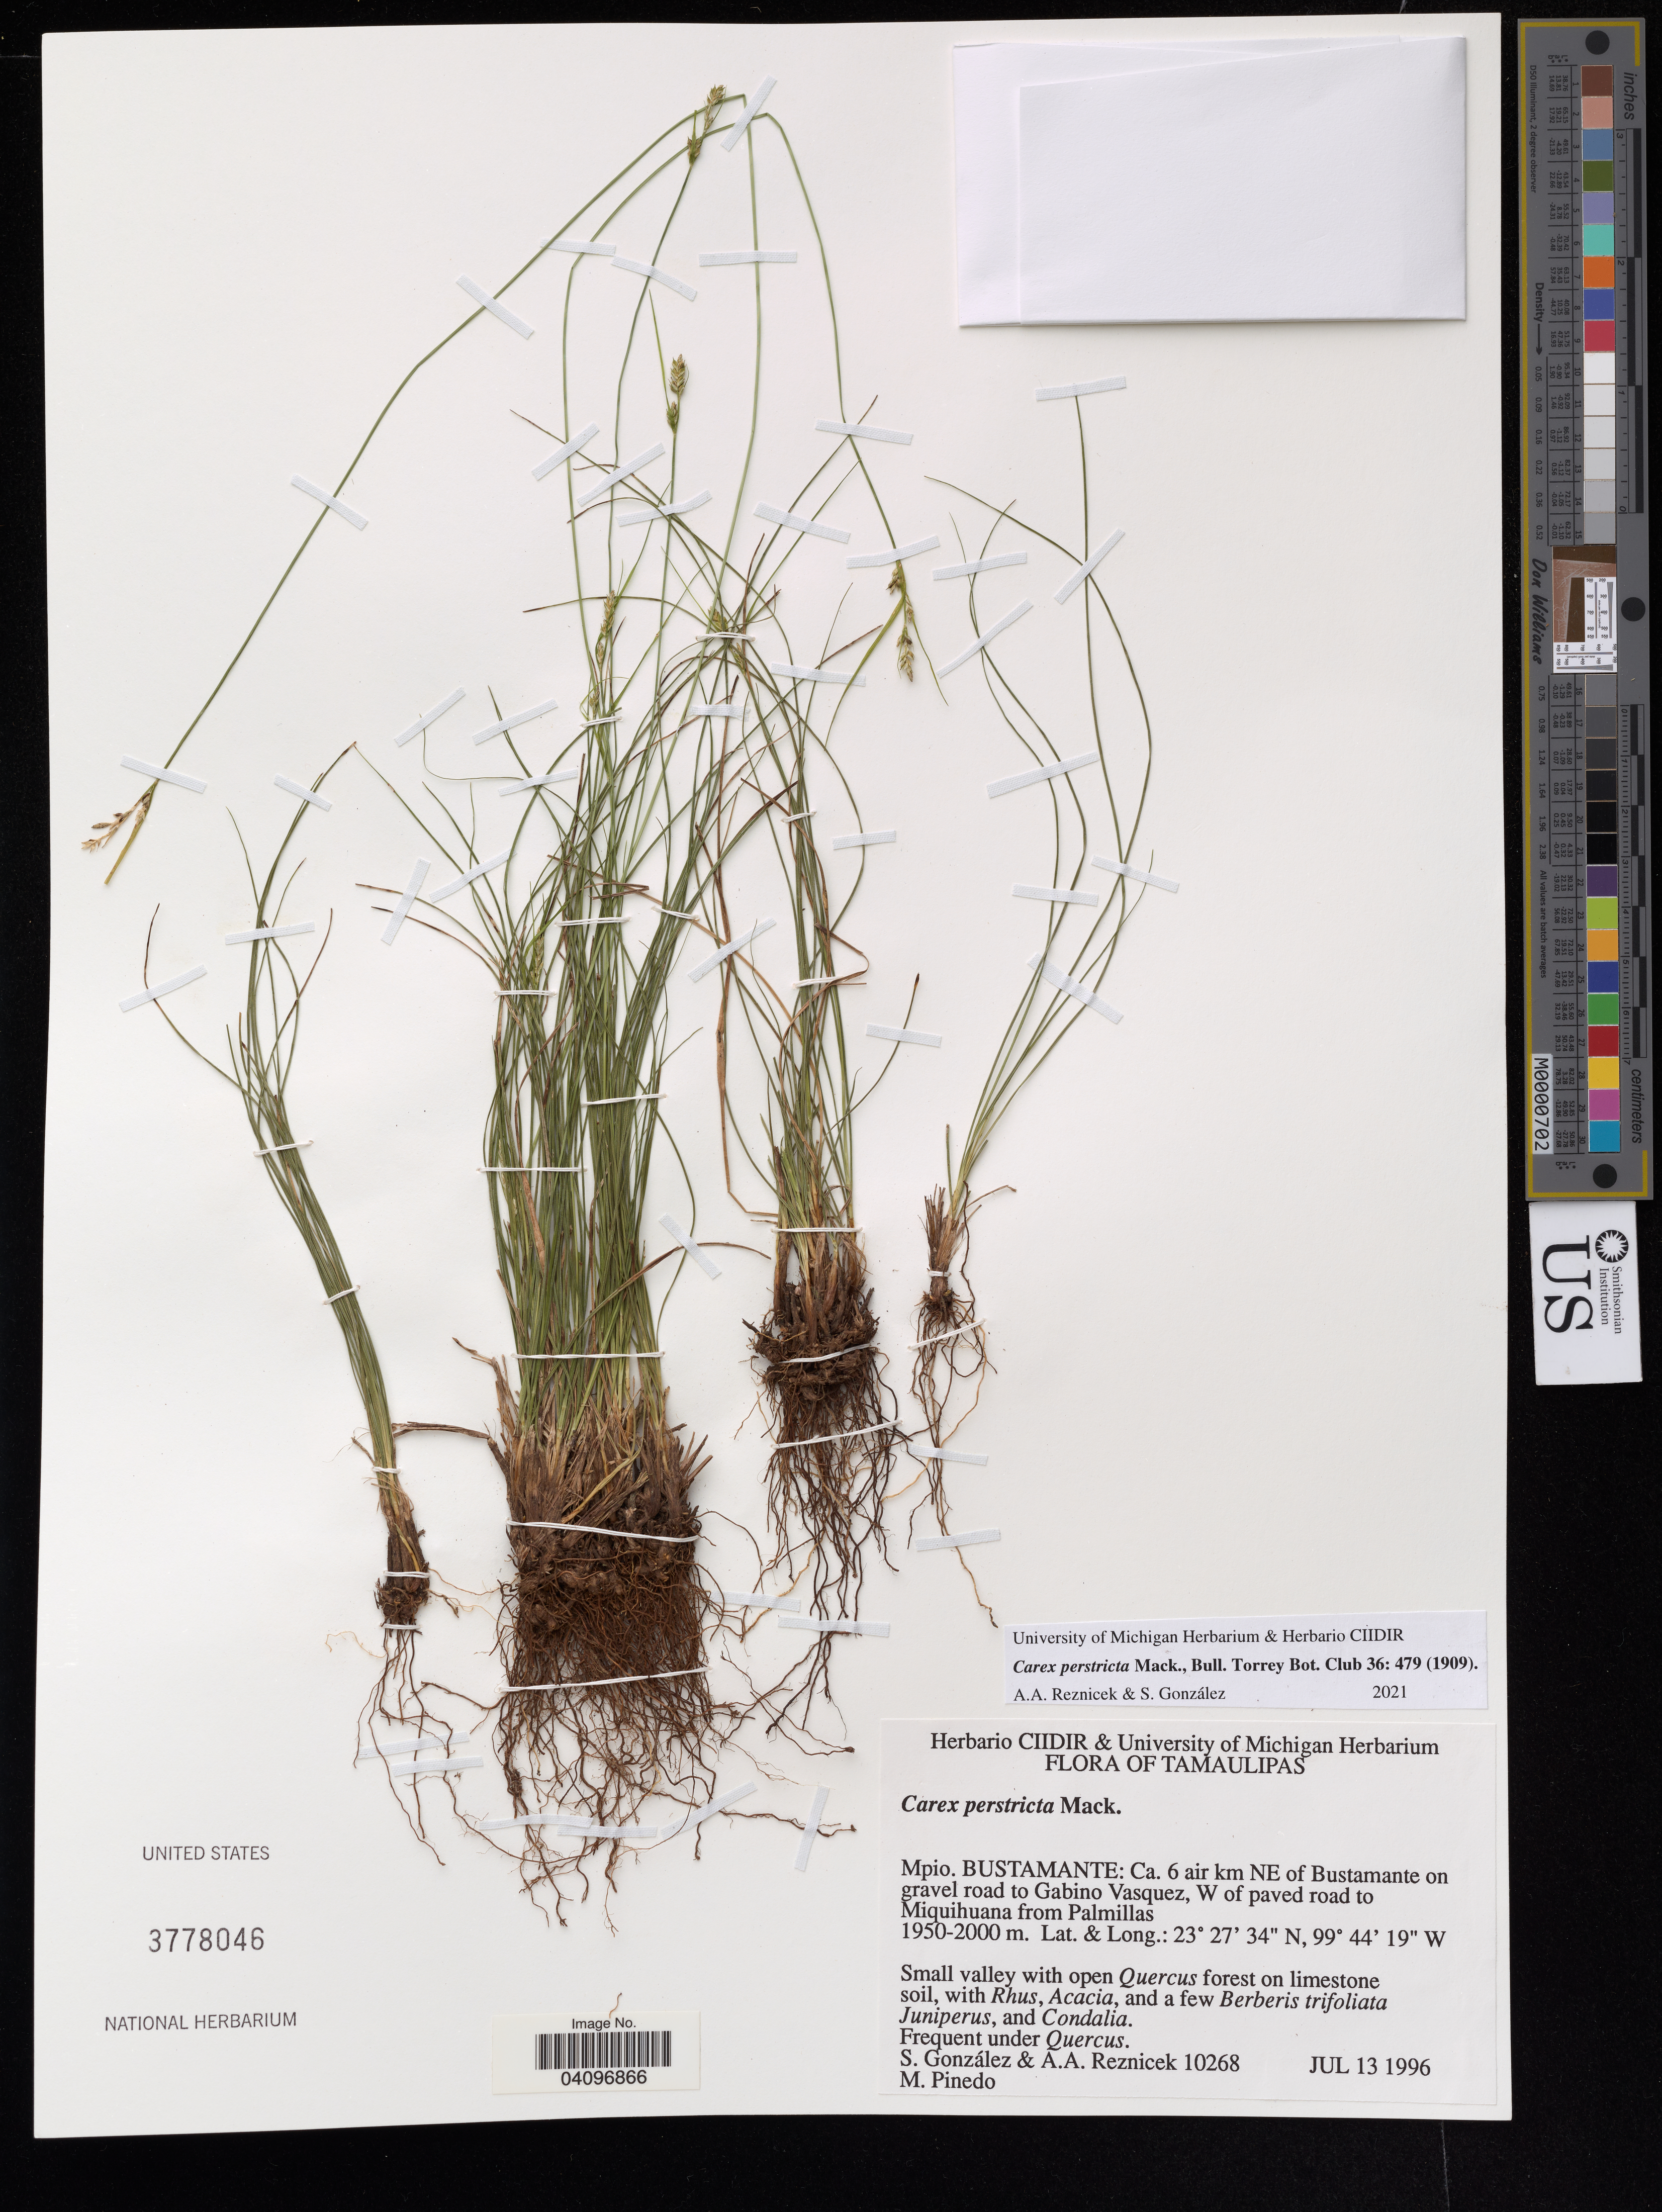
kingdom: Plantae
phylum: Tracheophyta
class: Liliopsida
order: Poales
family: Cyperaceae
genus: Carex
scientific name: Carex perstricta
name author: Reznicek & S.González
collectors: S. González, A. A. Reznicek & M. Pinedo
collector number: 10268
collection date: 1996-07-13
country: Mexico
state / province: Tamaulipas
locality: Mpio. Bustamente: Ca. 6 air km NE of Bustamente on gravel road to Gabino Vasquez, W of paved road to Miquihana forma Palmillas.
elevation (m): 1950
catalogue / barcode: US 3778046